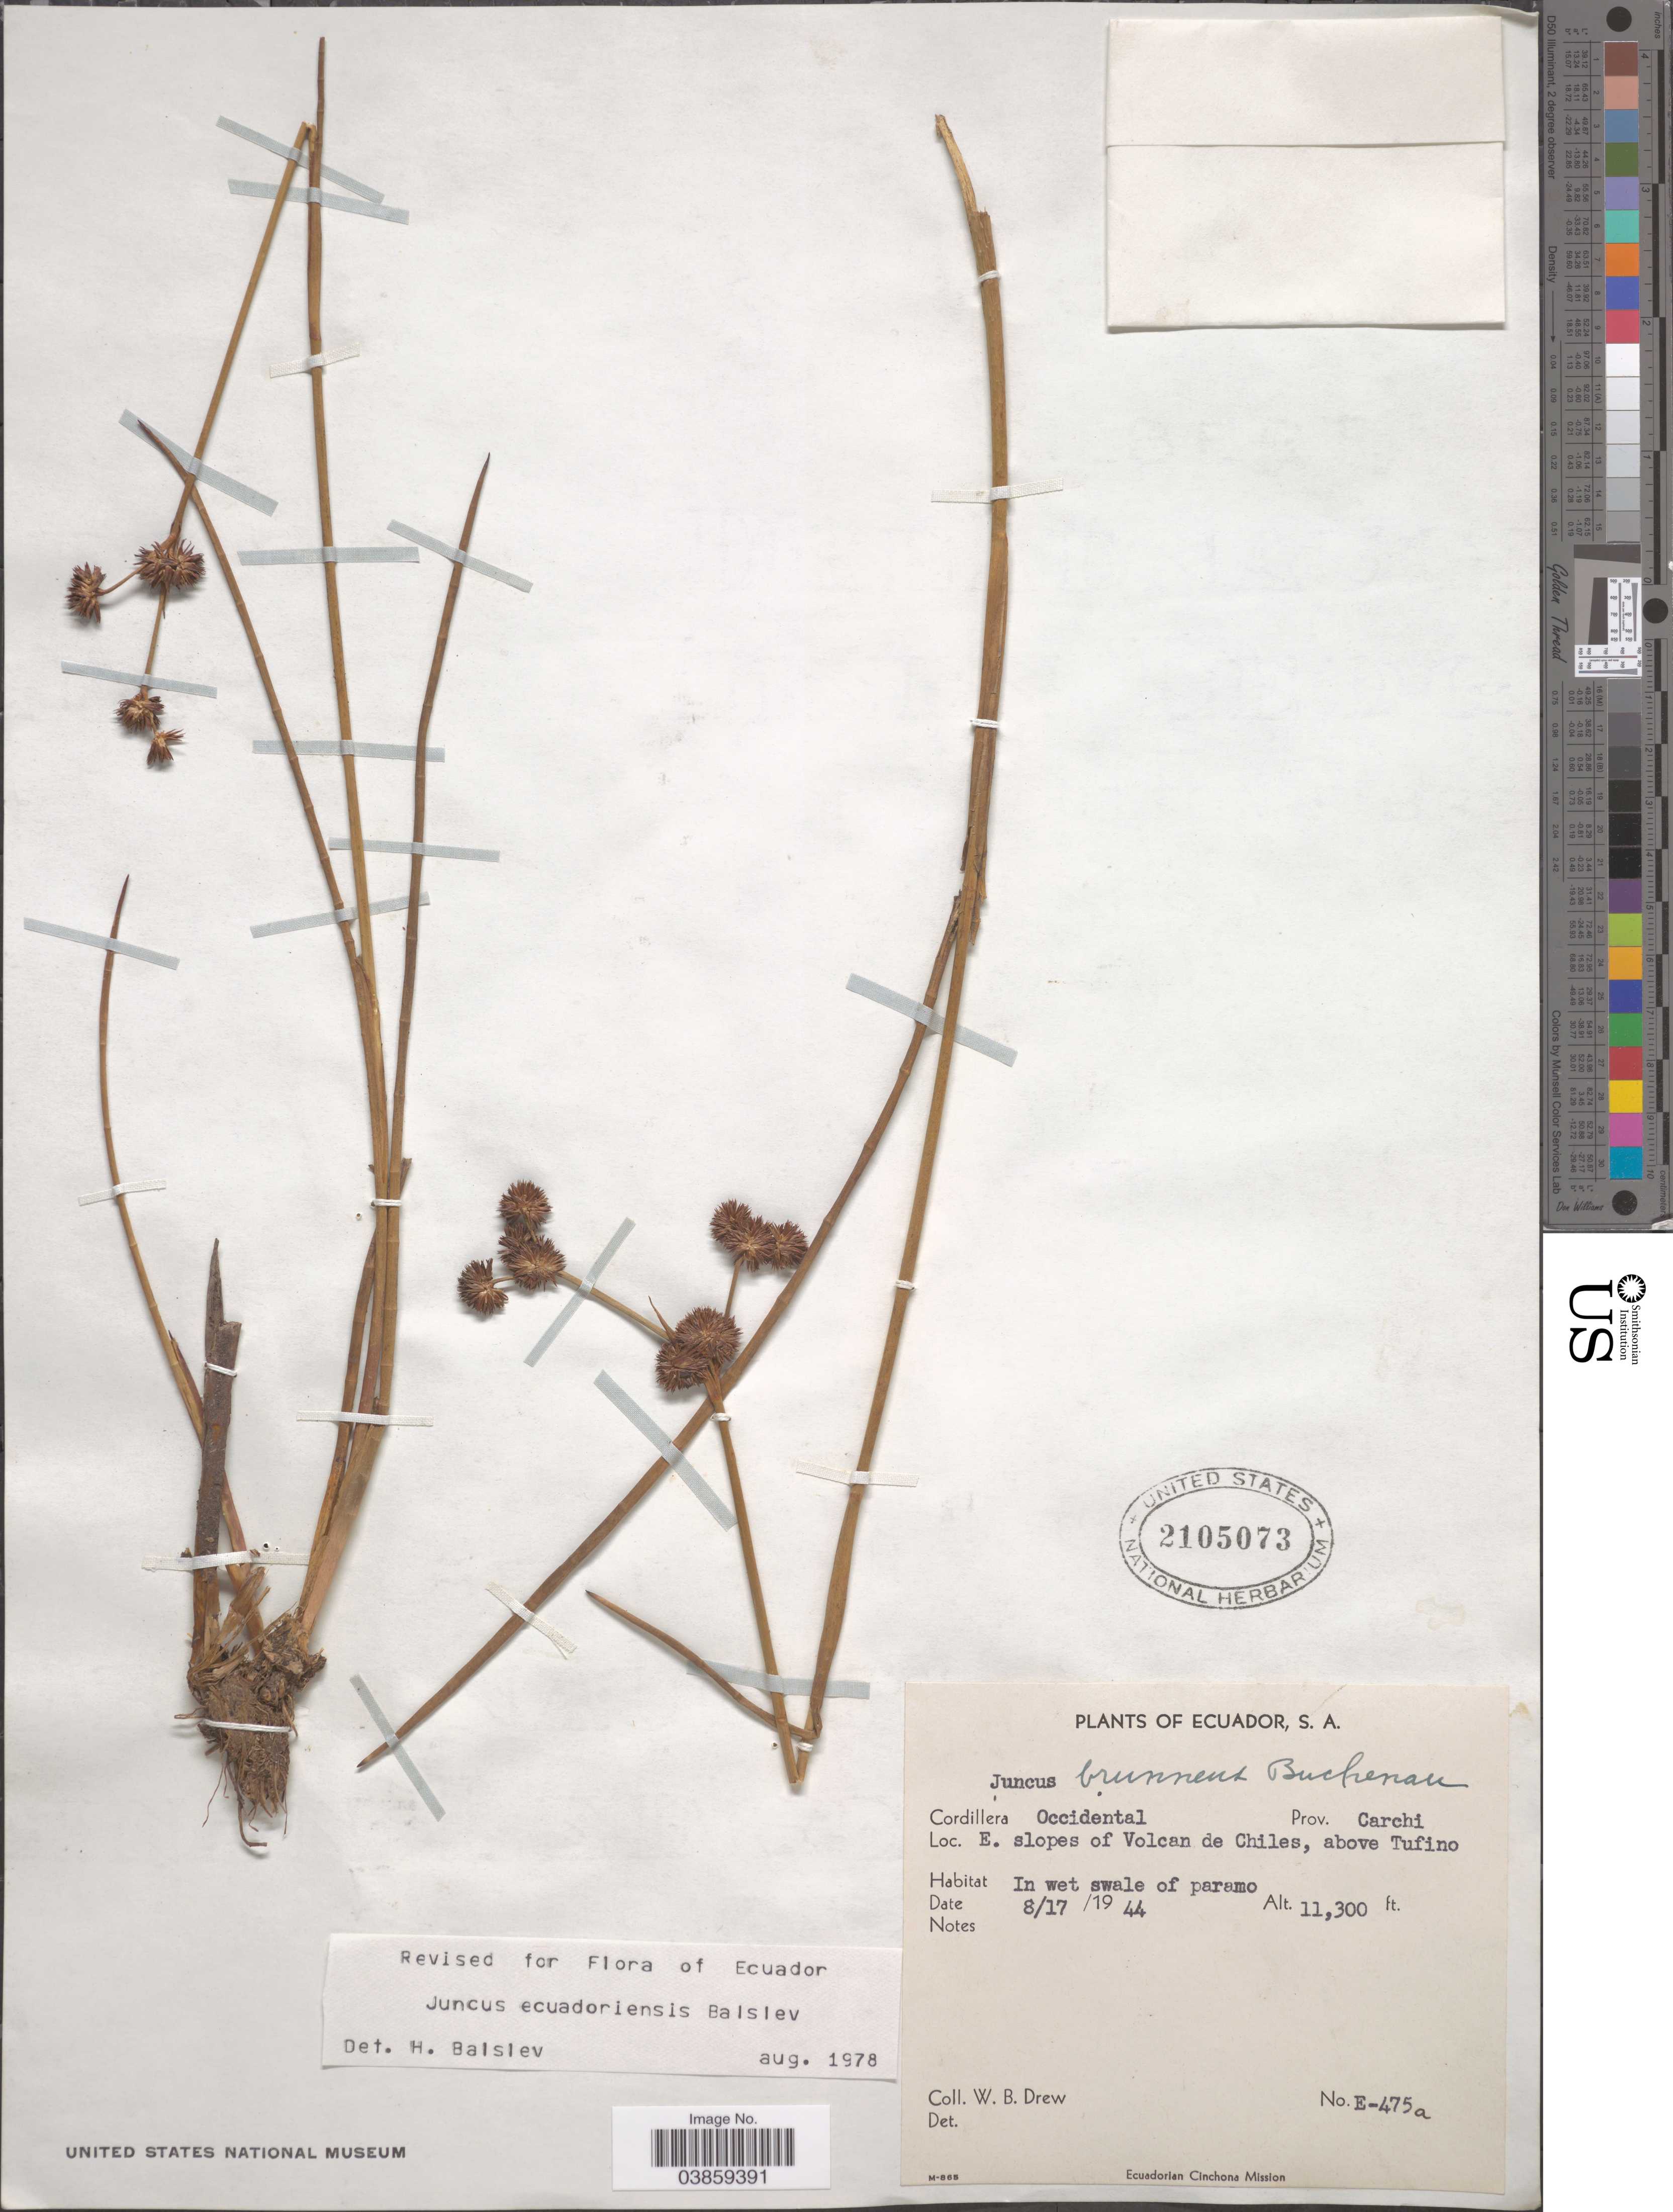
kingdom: Plantae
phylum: Tracheophyta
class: Liliopsida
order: Poales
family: Juncaceae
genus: Juncus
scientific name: Juncus ecuadoriensis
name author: Balslev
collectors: W. B. Drew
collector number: E-475a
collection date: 1944-08-17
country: Ecuador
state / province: Carchi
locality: Cordillera Occidental. E. slopes of Volcan de Chiles, above Tufino.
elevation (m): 3444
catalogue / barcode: US 2105073